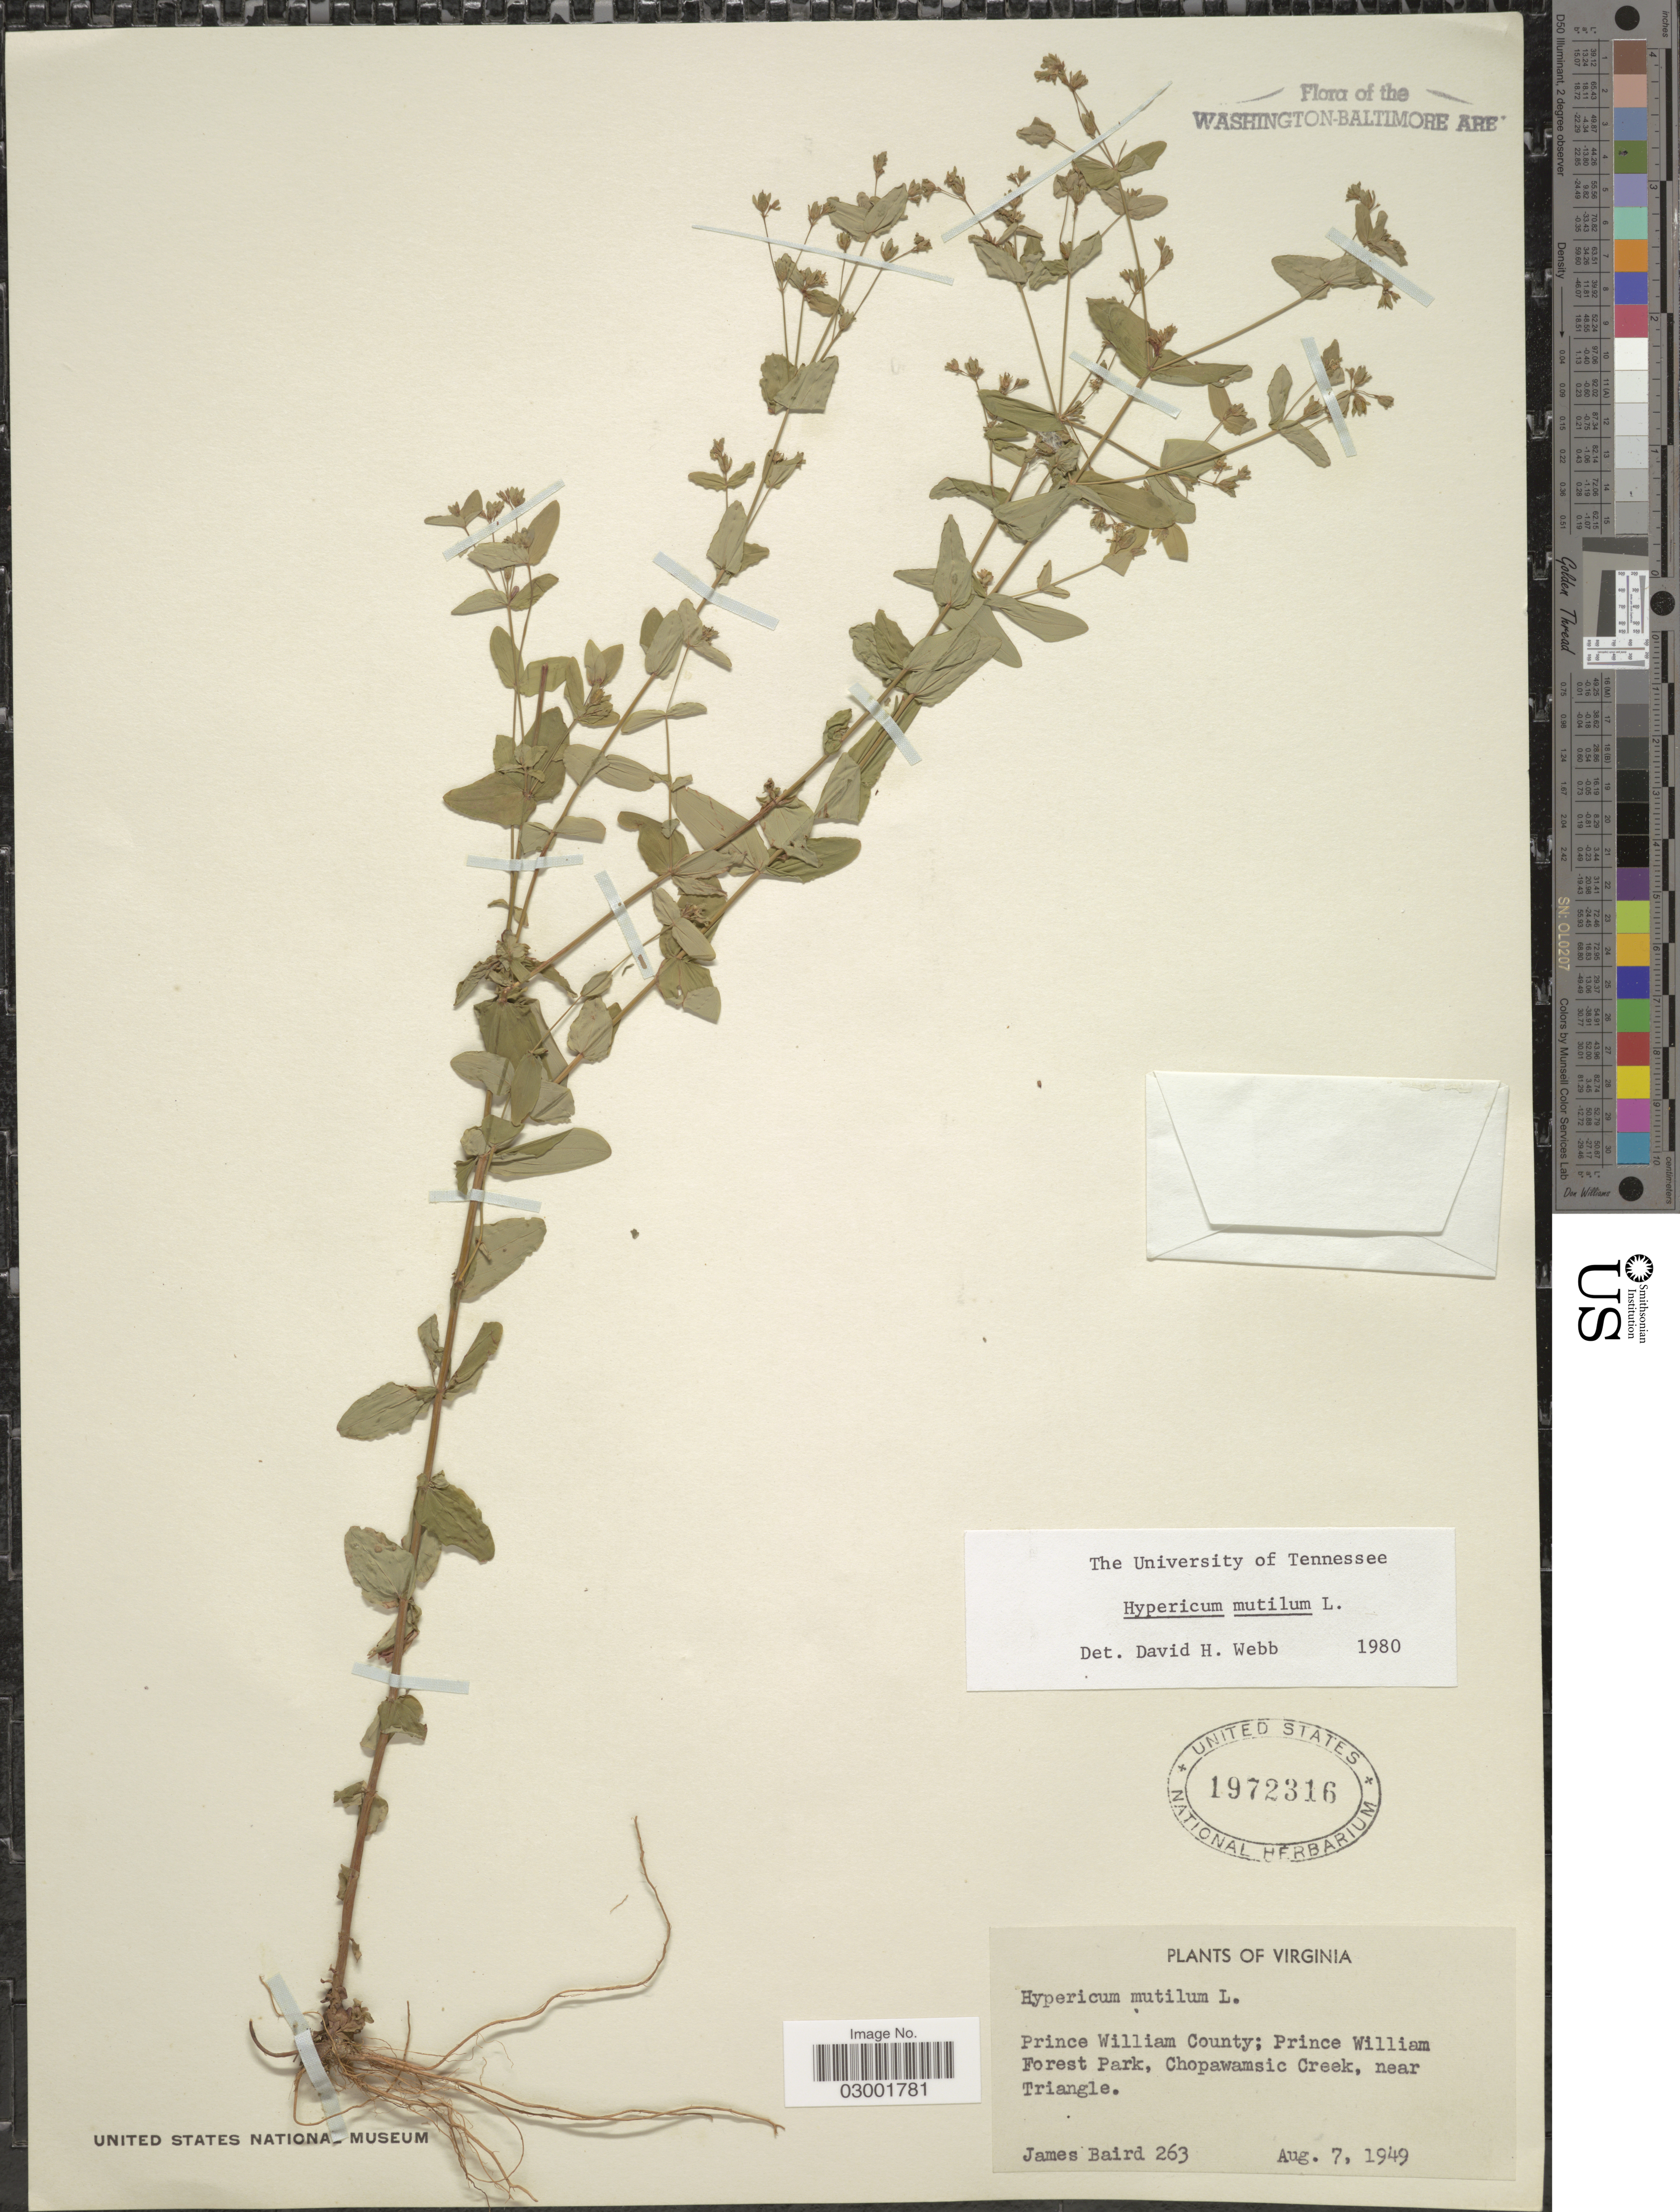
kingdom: Plantae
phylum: Tracheophyta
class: Magnoliopsida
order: Malpighiales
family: Hypericaceae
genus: Hypericum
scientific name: Hypericum mutilum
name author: L.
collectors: J. Baird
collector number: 263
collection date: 1949-08-07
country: United States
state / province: Virginia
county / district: Prince Wiliam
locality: Prince William County; Prince William Forest Park, Chopawamsic Creek, near Triangle.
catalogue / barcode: US 1972316